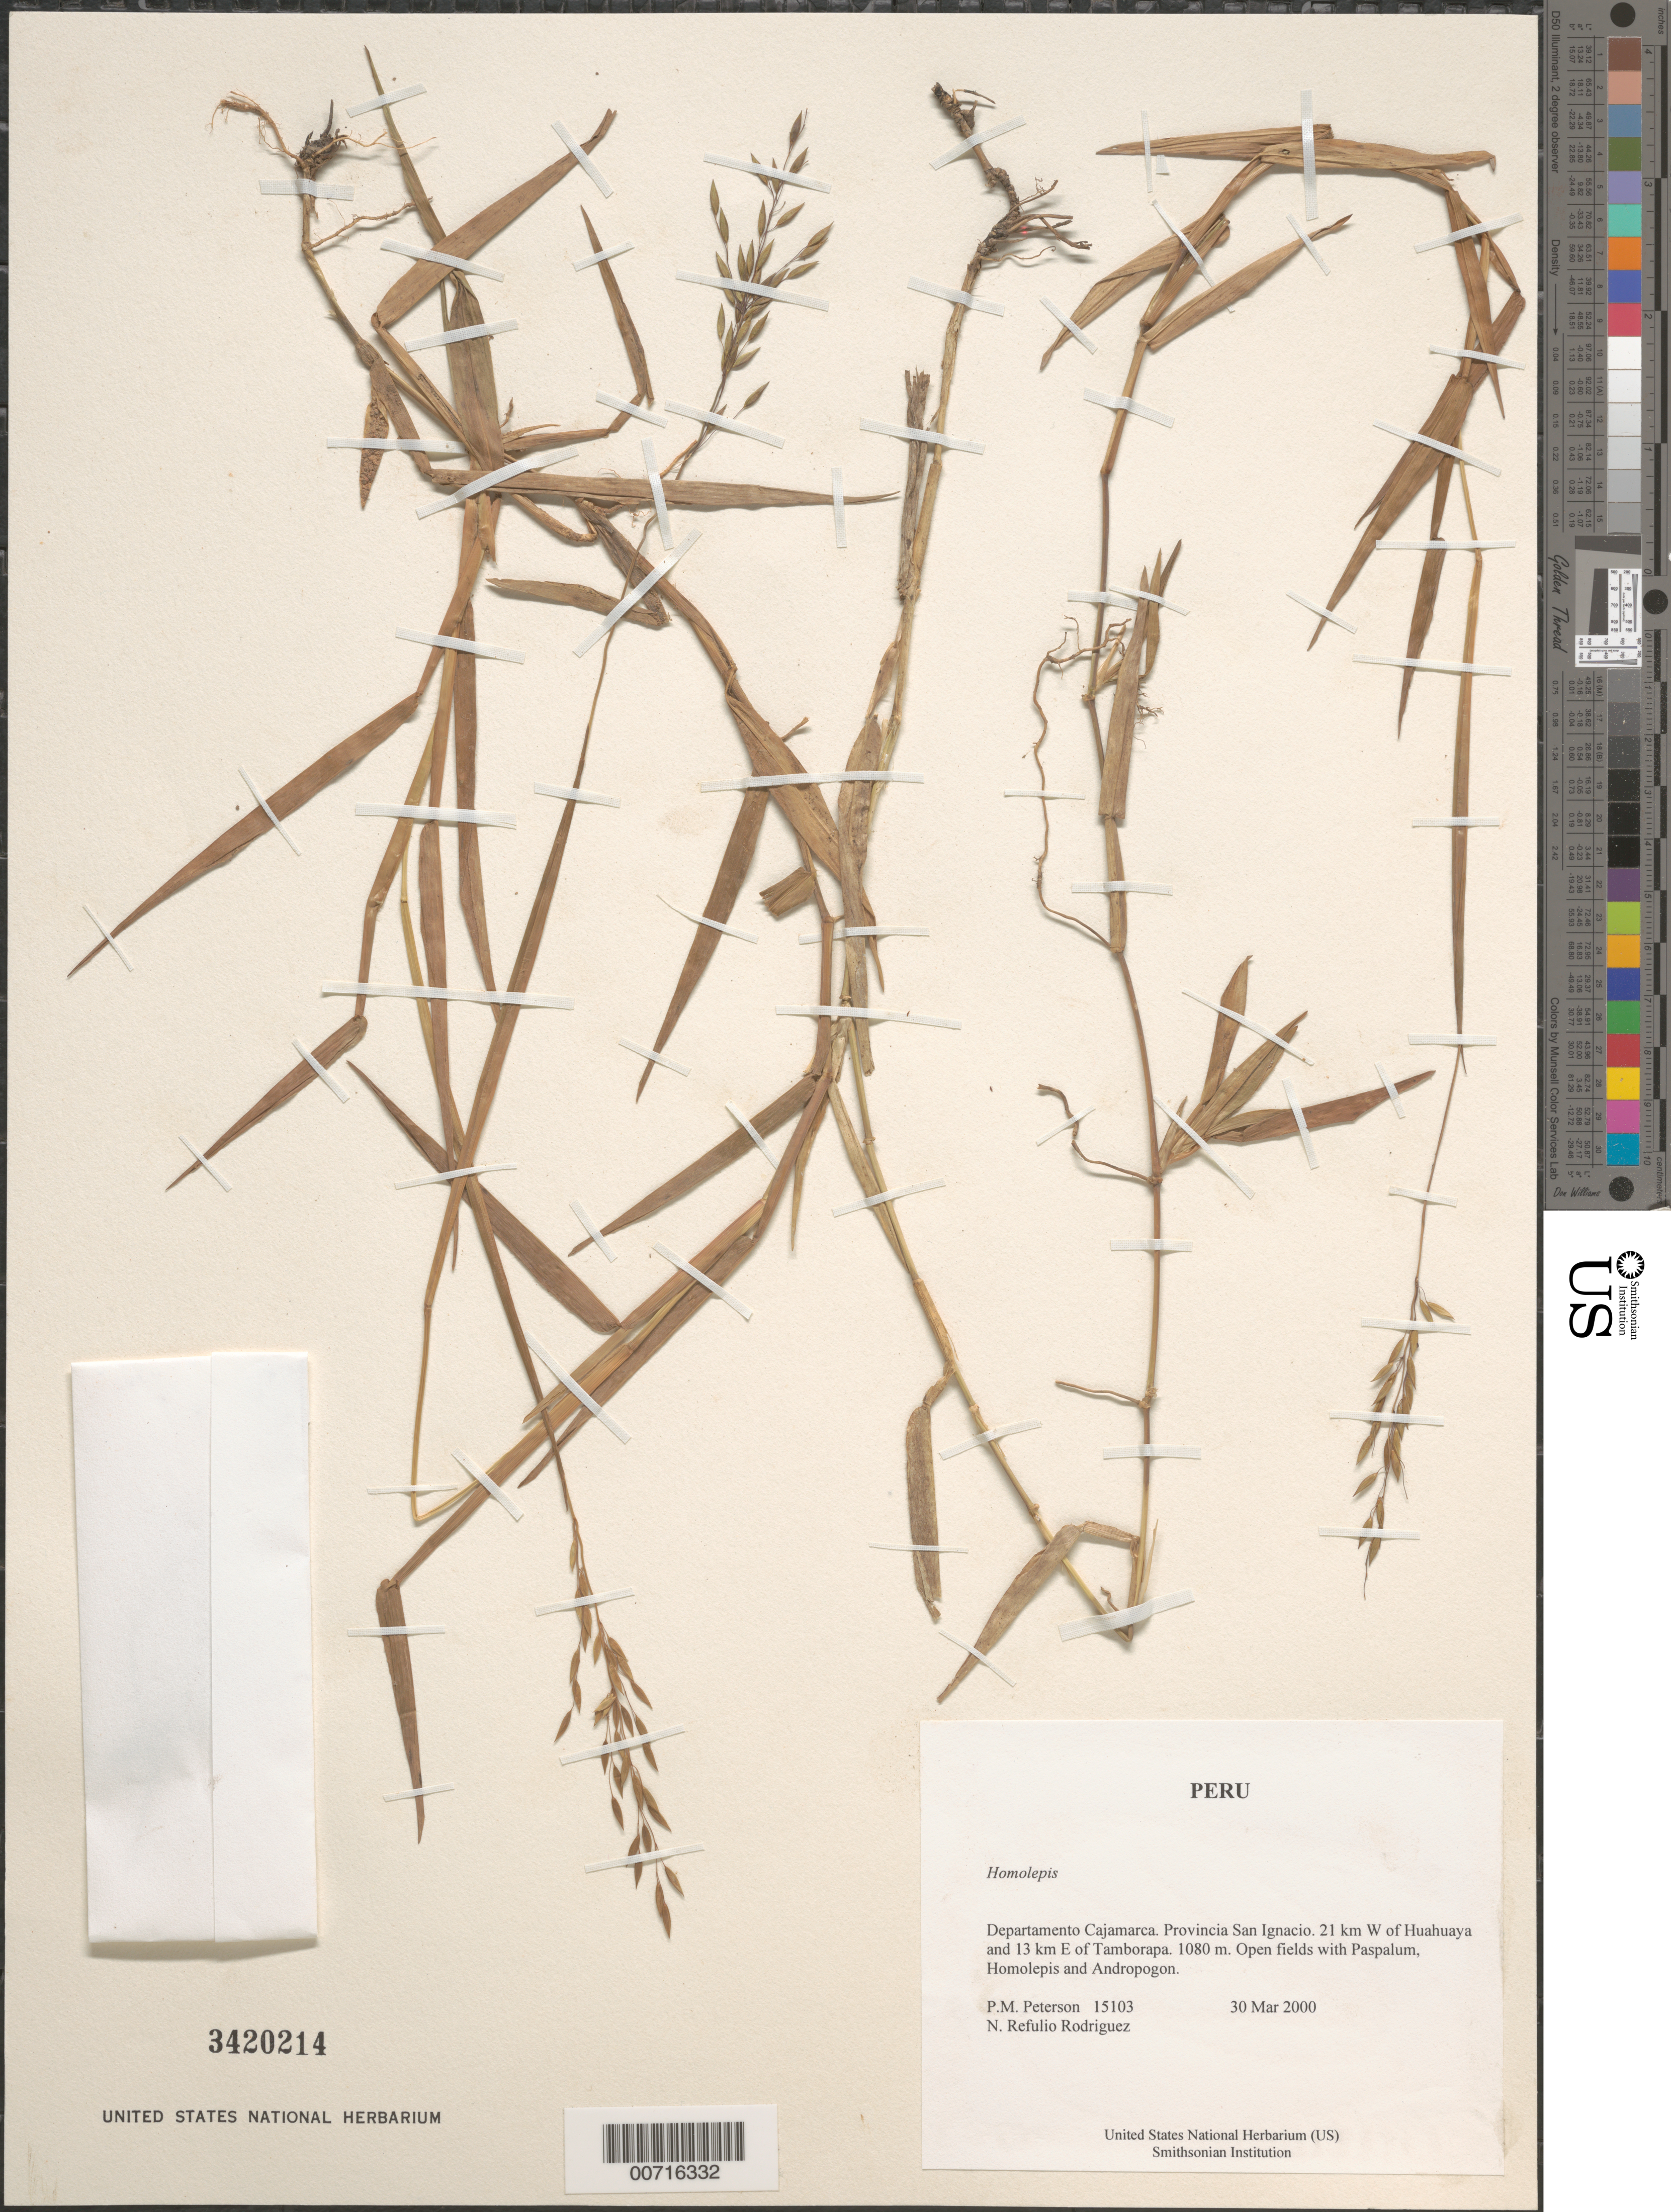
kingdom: Plantae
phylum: Tracheophyta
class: Liliopsida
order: Poales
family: Poaceae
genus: Homolepis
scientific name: Homolepis sp.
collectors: P. M. Peterson & N. Refulio-Rodríguez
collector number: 15103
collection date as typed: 30 Mar 2000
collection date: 2000-03-30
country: Peru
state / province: Cajamarca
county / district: San Ignacio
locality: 21 km W of Huahuaya and 13 km E of Tamborapa.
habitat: Open fields with Paspalum, Homolepis and Andropogon.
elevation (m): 1080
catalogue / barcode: US 3420214